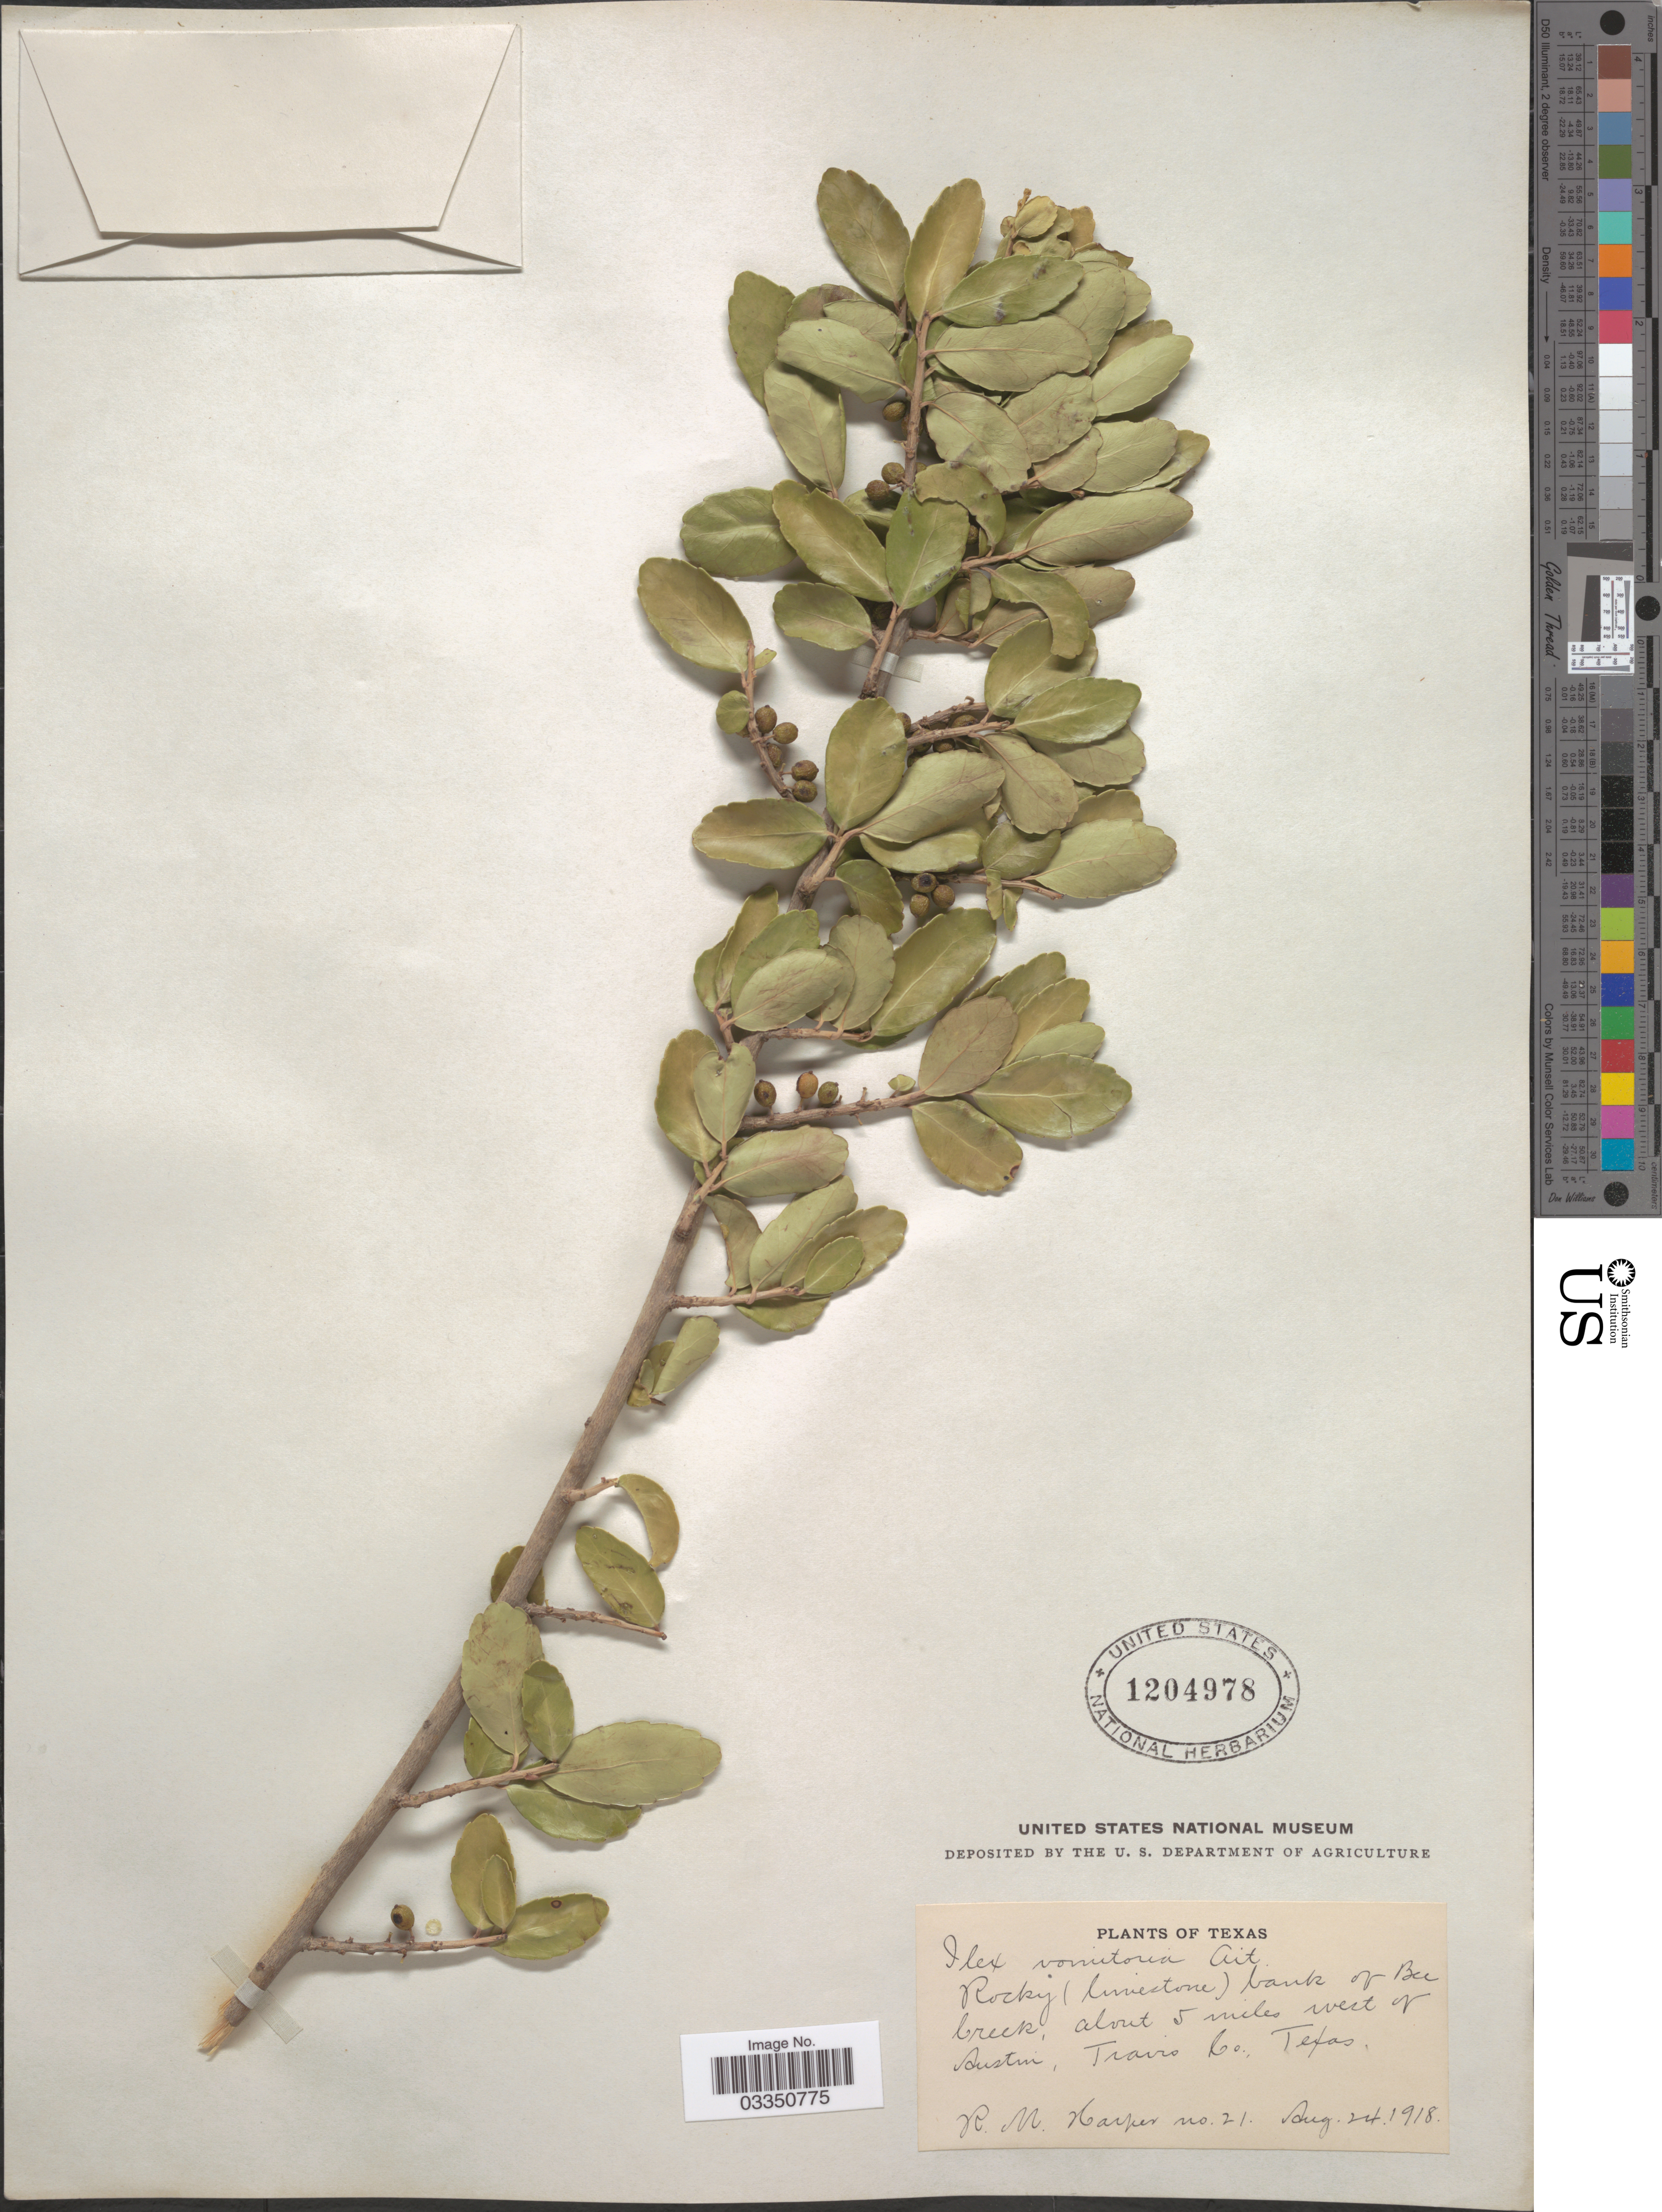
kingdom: Plantae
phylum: Tracheophyta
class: Magnoliopsida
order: Aquifoliales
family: Aquifoliaceae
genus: Ilex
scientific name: Ilex vomitoria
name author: Aiton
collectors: R. Harper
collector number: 21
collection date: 1918-08-24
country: United States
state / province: Texas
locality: Rocky (limestone) bank of Bee Creek, about 5 miles west of Austin, Travis Co.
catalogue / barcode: US 1204978